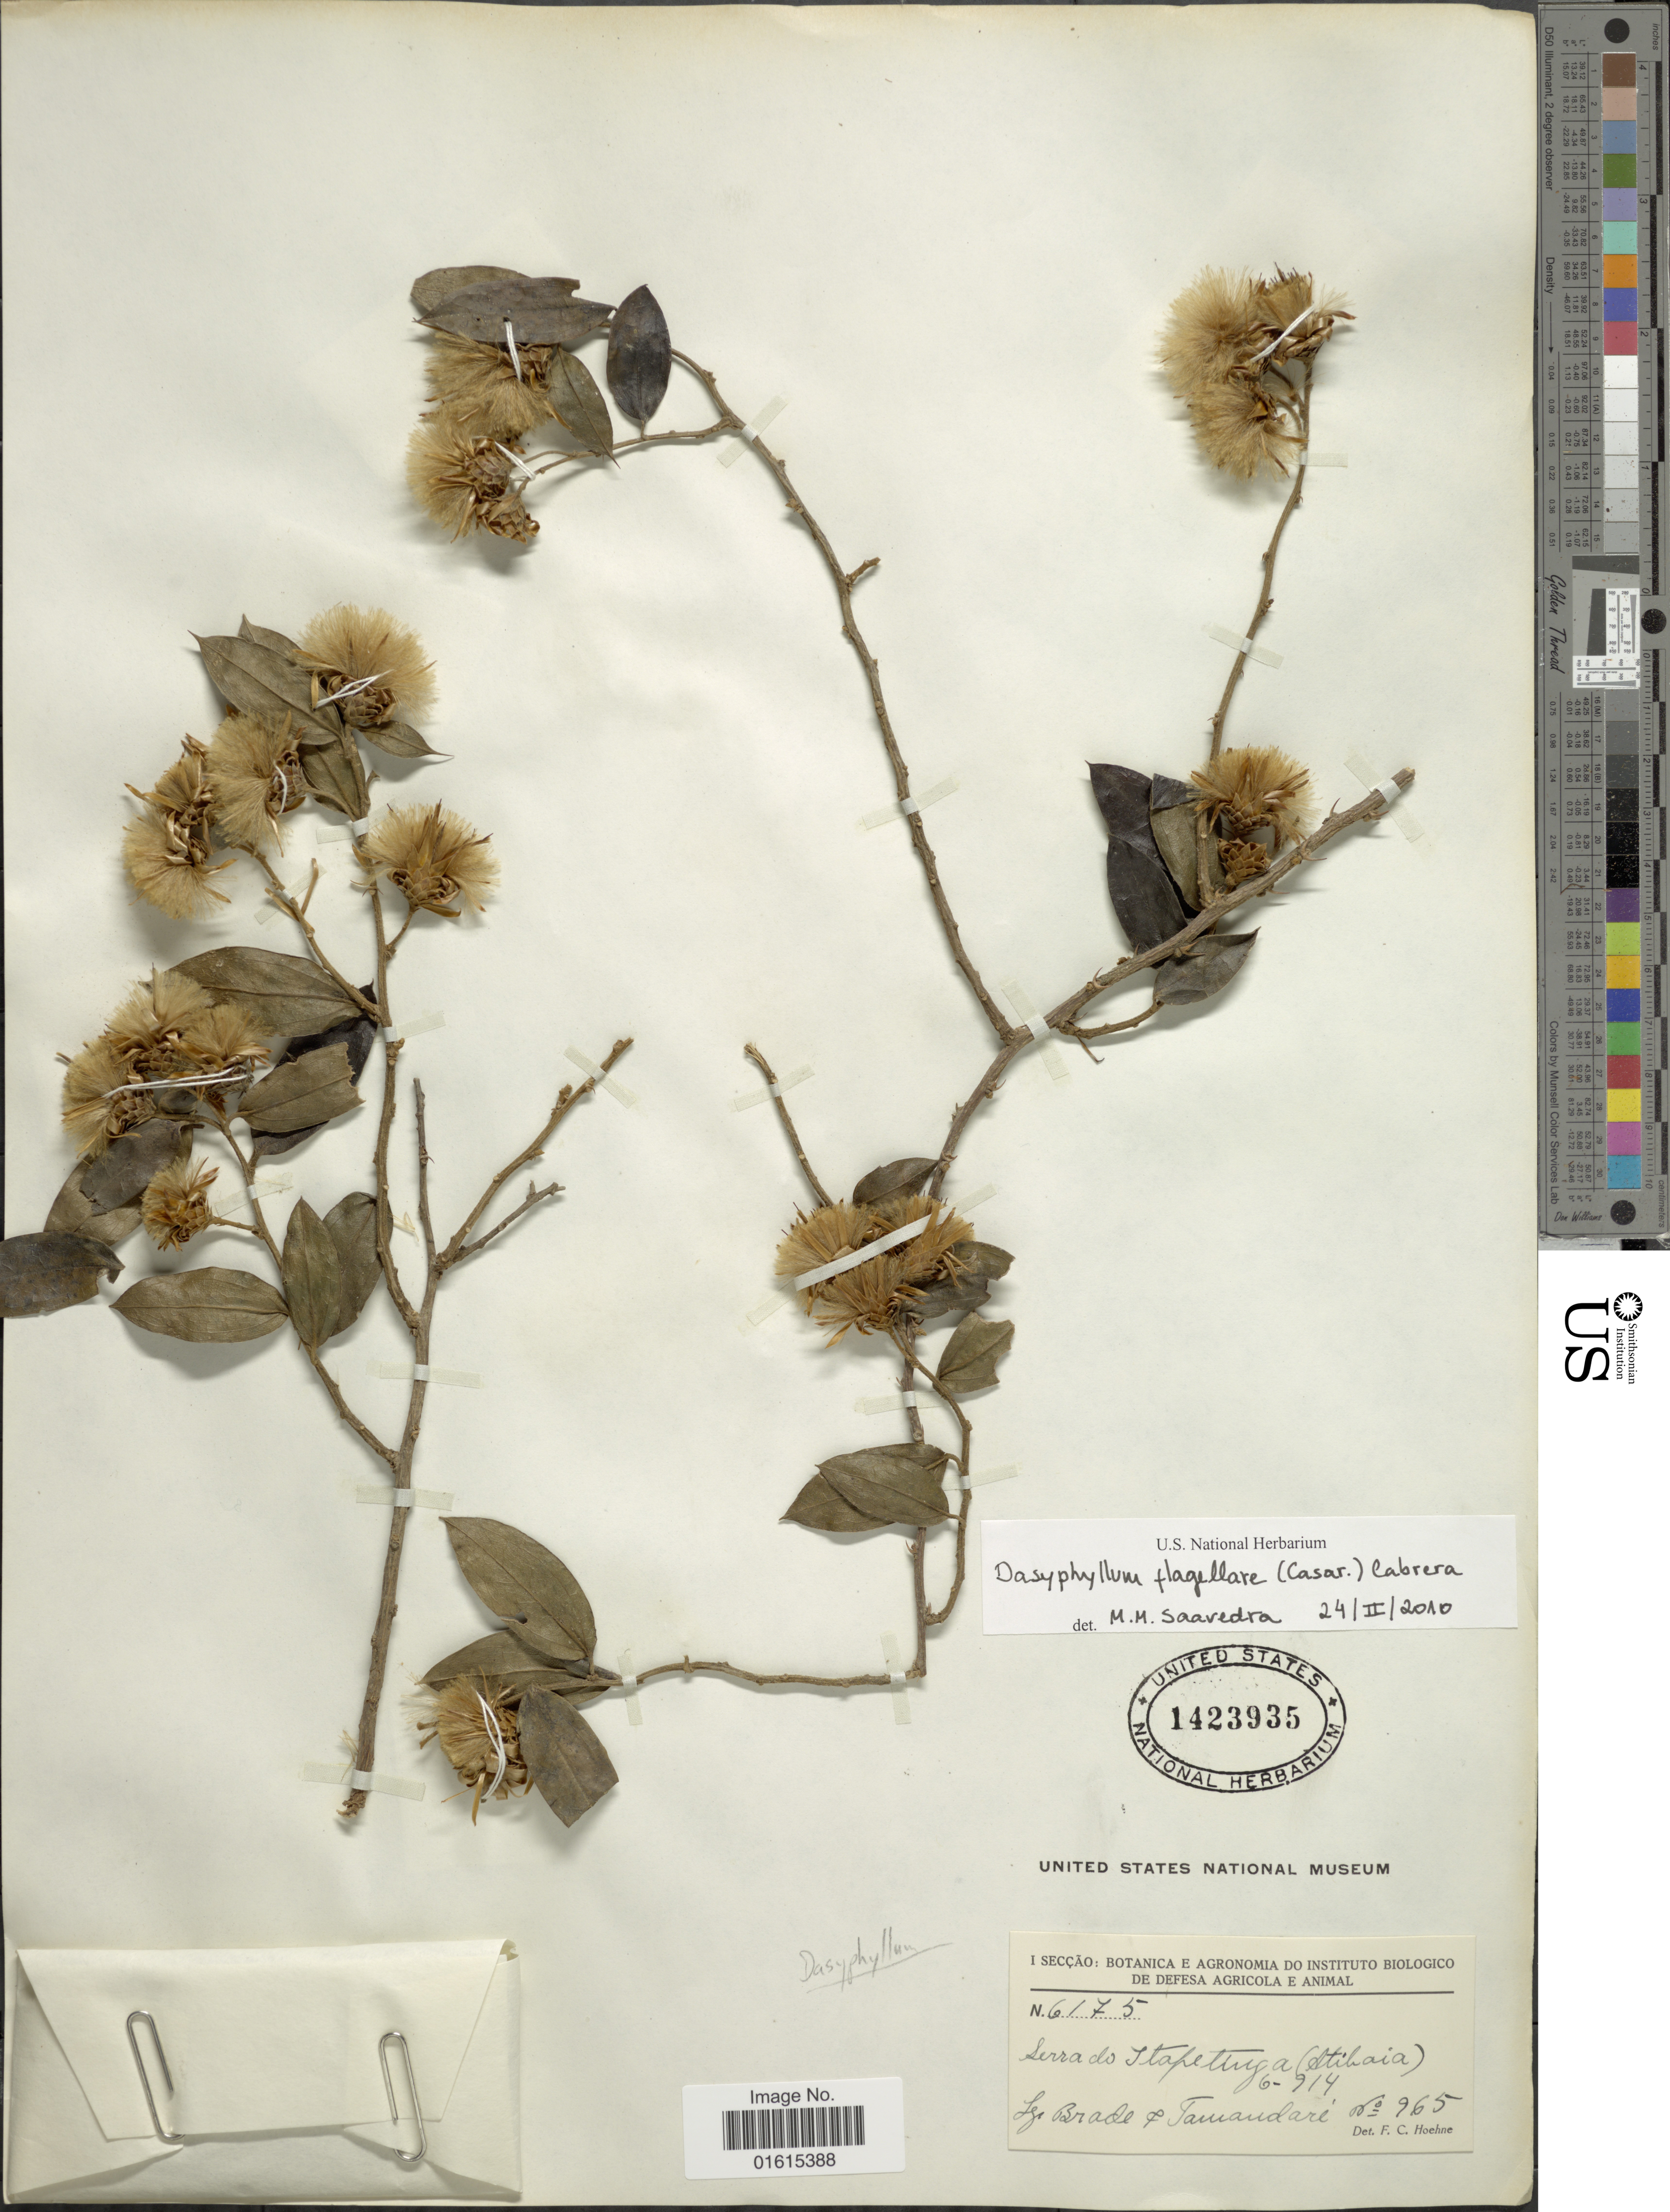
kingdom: Plantae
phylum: Tracheophyta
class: Magnoliopsida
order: Asterales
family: Asteraceae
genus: Dasyphyllum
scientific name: Dasyphyllum flagellare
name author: (Casar.) Cabrera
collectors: -- Brade & -. Tamandare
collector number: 965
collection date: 1914-06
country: Brazil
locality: Serra de Itapetinga (Atibaia)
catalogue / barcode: US 1423935